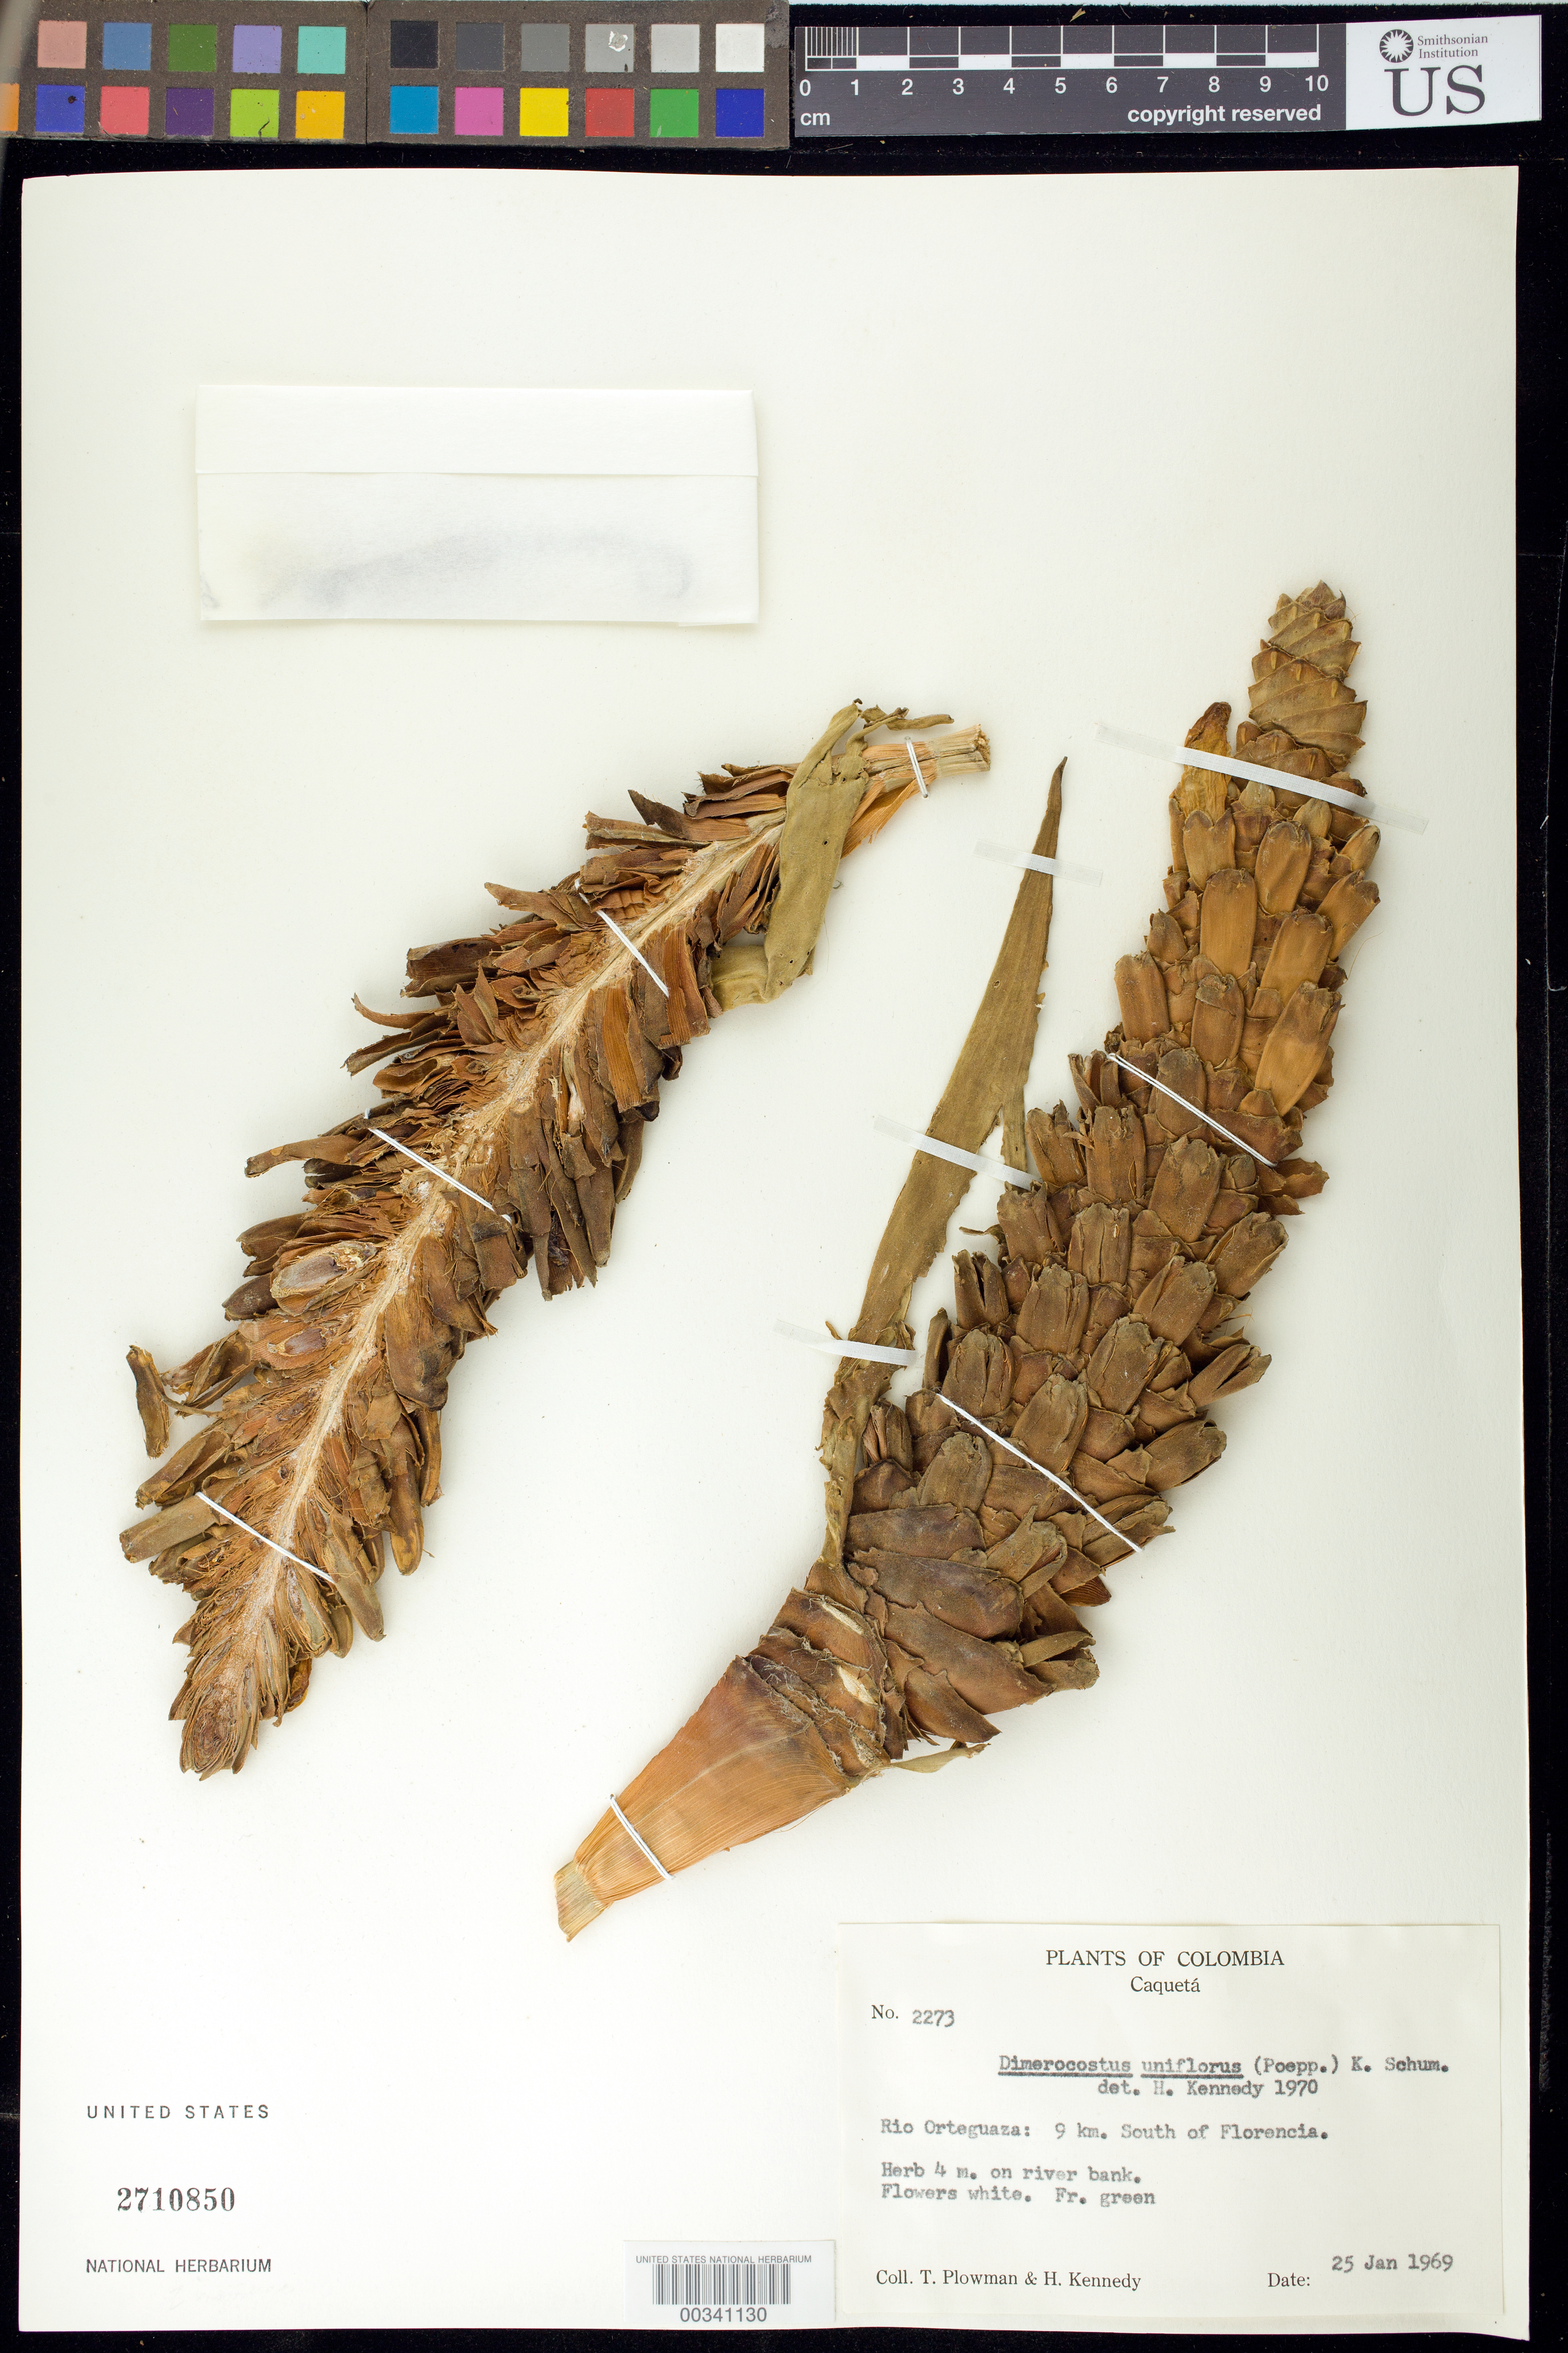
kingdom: Plantae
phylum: Tracheophyta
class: Liliopsida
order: Zingiberales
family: Costaceae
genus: Dimerocostus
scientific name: Dimerocostus strobilaceus subsp. strobilaceus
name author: Kuntze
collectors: T. Plowman & H. Kennedy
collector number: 2273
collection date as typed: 25 Jan 1969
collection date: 1969-01-25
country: Colombia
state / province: Caquetá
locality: Rio Ortequaza: 9 km S of Florencia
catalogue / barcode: US 2710850